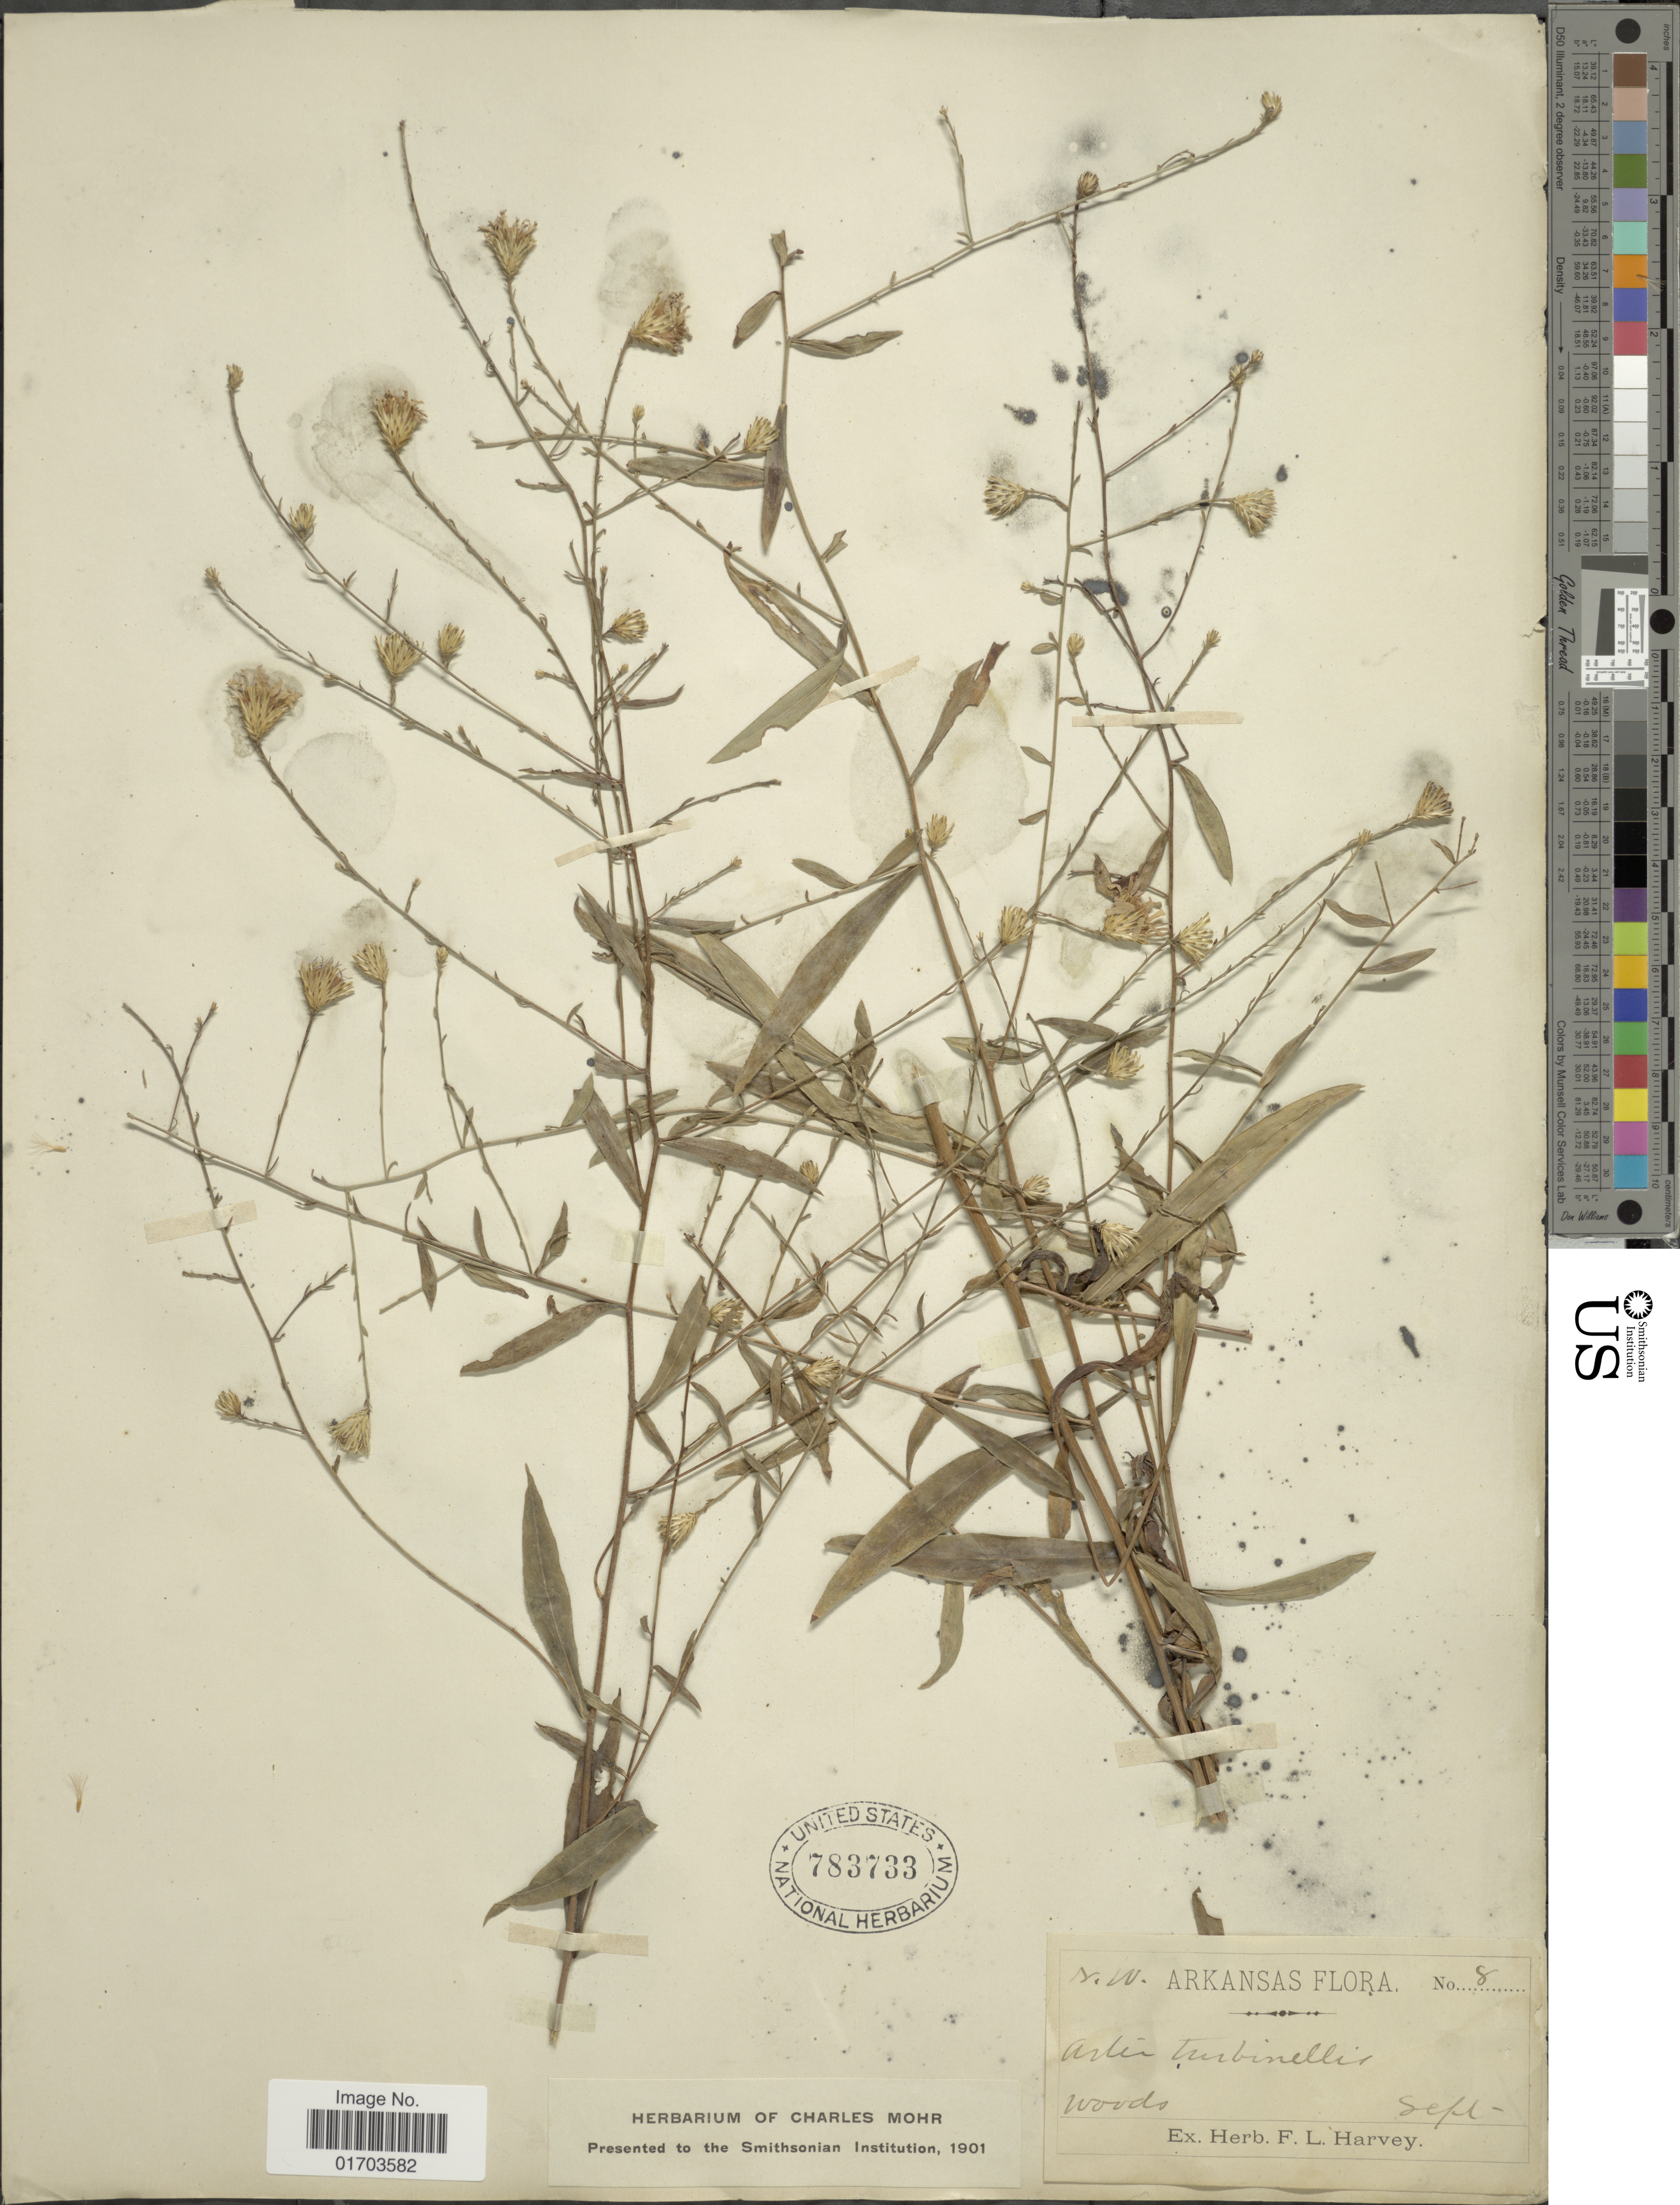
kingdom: Plantae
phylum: Tracheophyta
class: Magnoliopsida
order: Asterales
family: Asteraceae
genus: Symphyotrichum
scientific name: Symphyotrichum turbinellum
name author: (Lindl.) G.L. Nesom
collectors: ex herb. F. L. Harvey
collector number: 8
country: United States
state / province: Arkansas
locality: N.W. Arkansas. Woods.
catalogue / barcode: US 783733